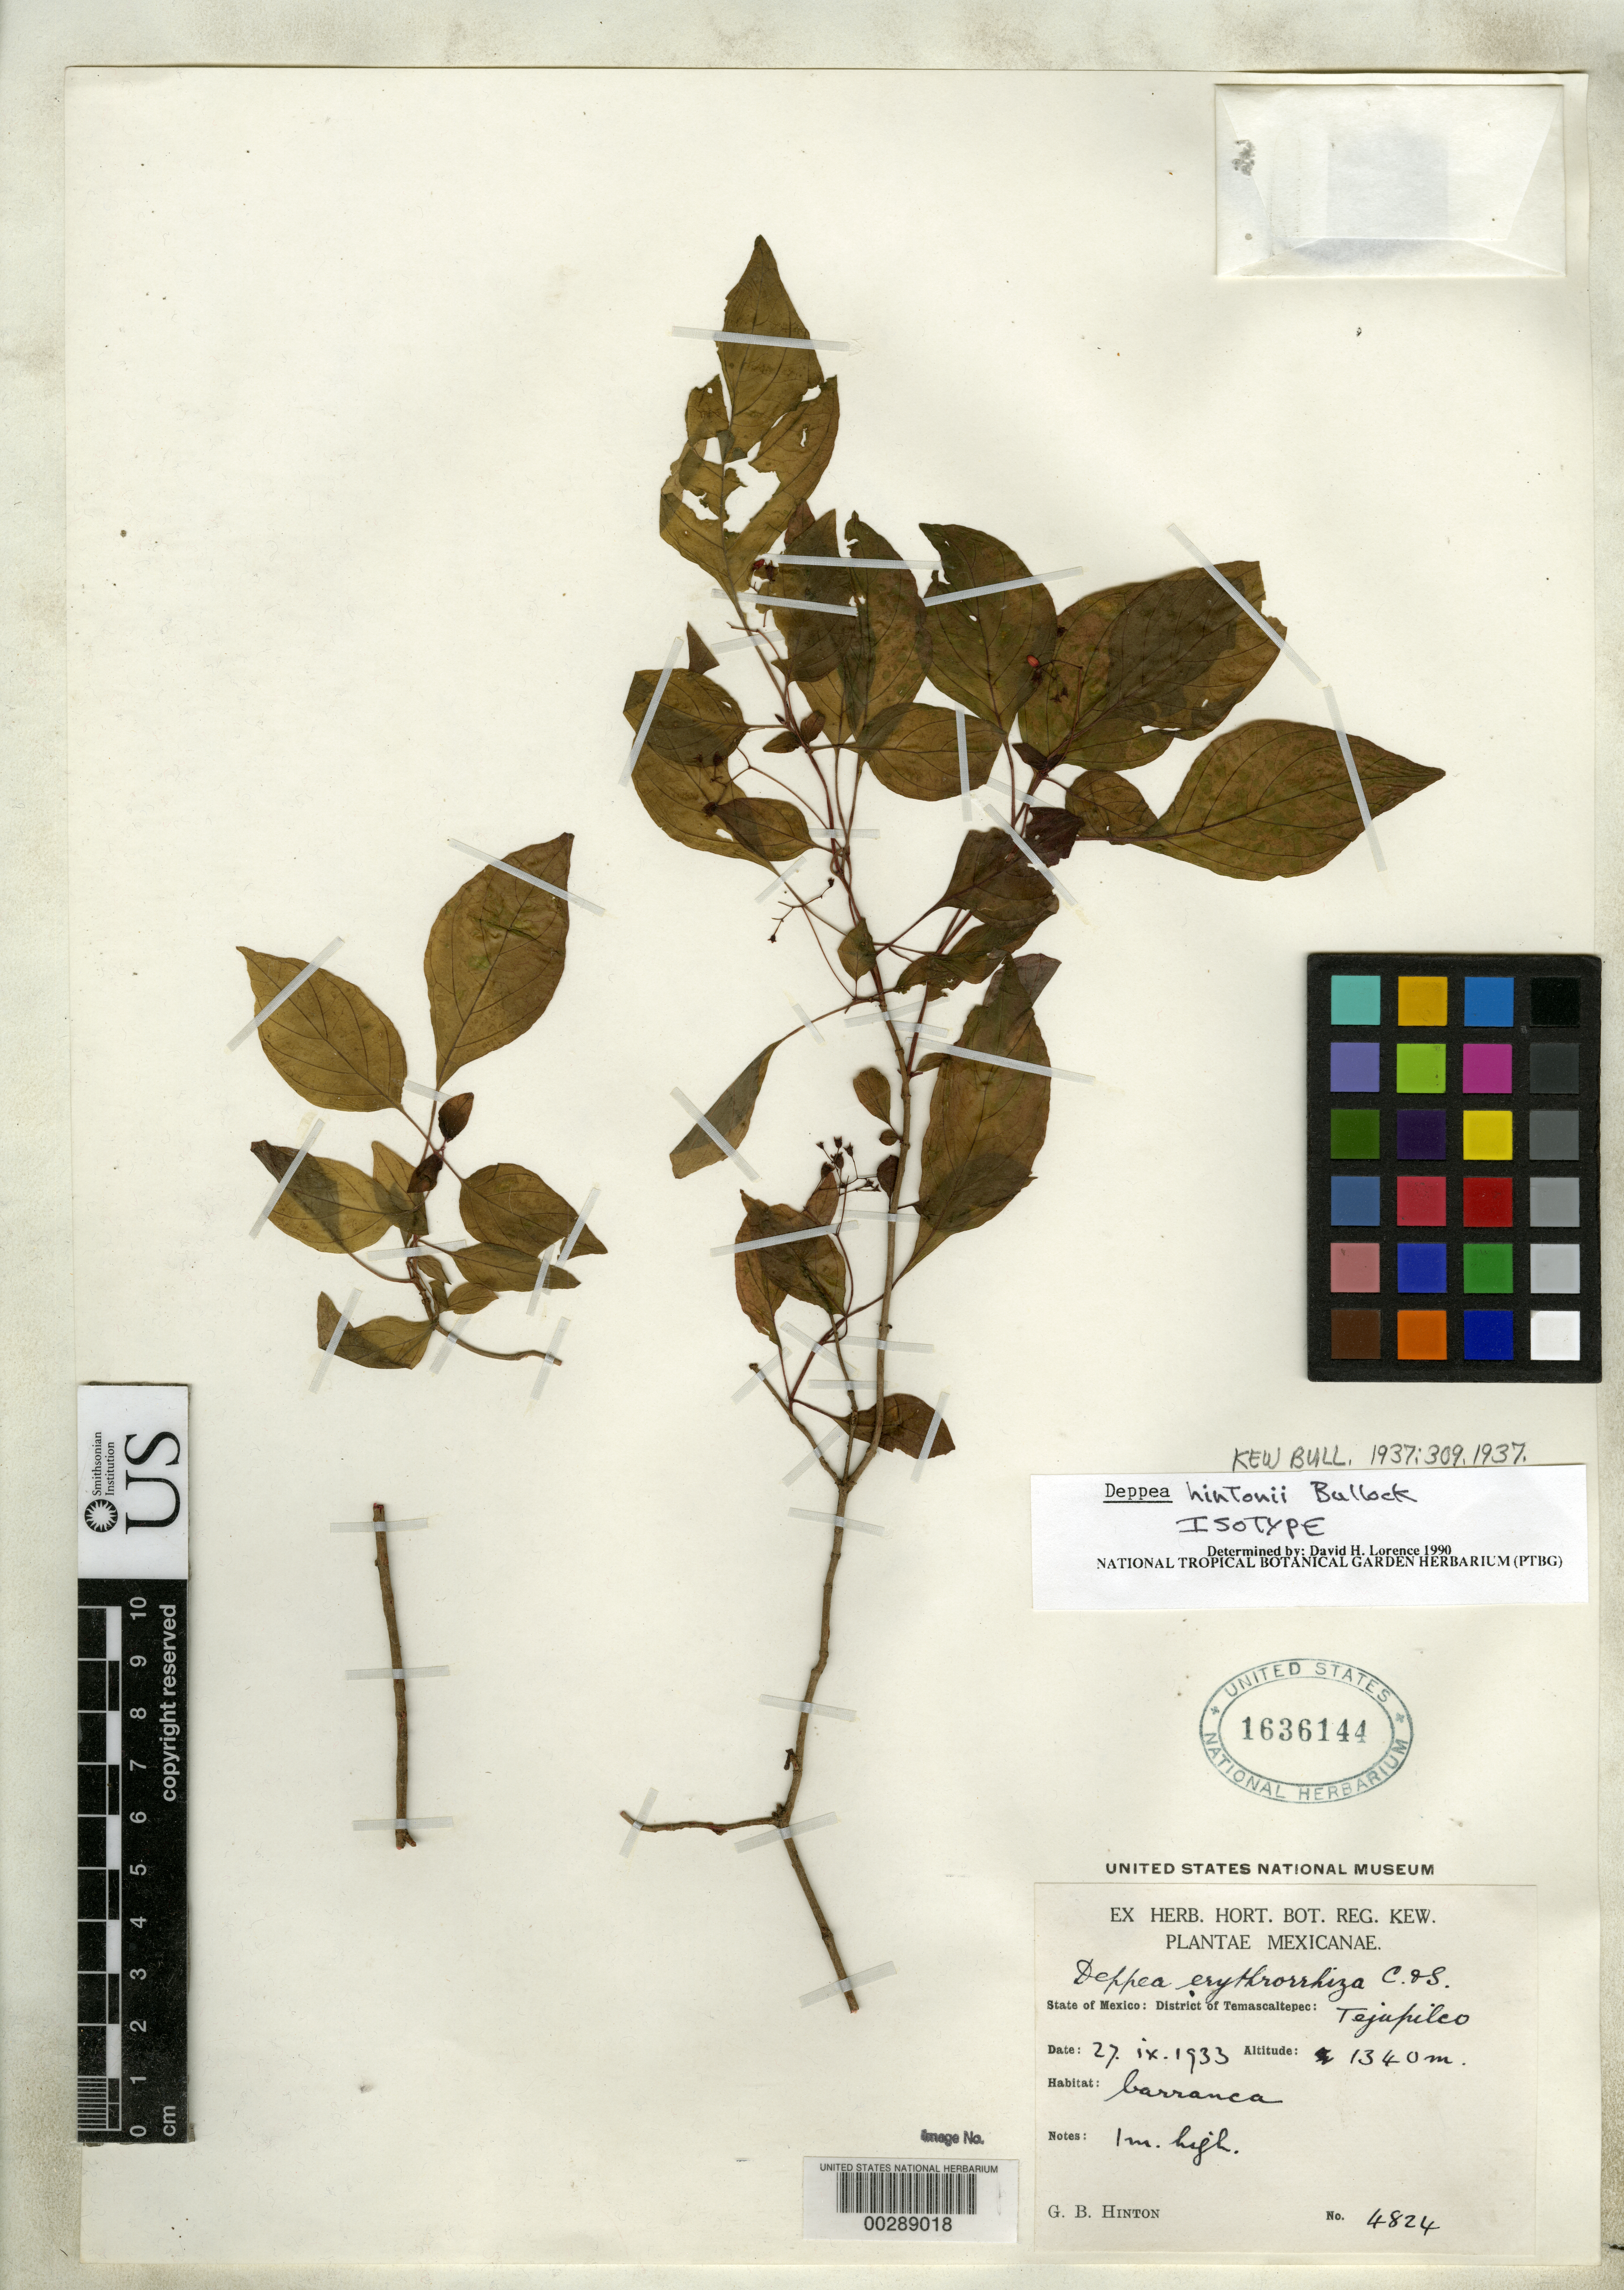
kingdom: Plantae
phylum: Tracheophyta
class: Magnoliopsida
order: Gentianales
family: Rubiaceae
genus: Deppea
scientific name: Deppea hintonii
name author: Bullock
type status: Isotype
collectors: G. B. Hinton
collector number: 4824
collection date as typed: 27 Sep 1933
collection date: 1933-09-27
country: Mexico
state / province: México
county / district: Temascaltepec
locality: Tejupilco.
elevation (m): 1340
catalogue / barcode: US 1636144